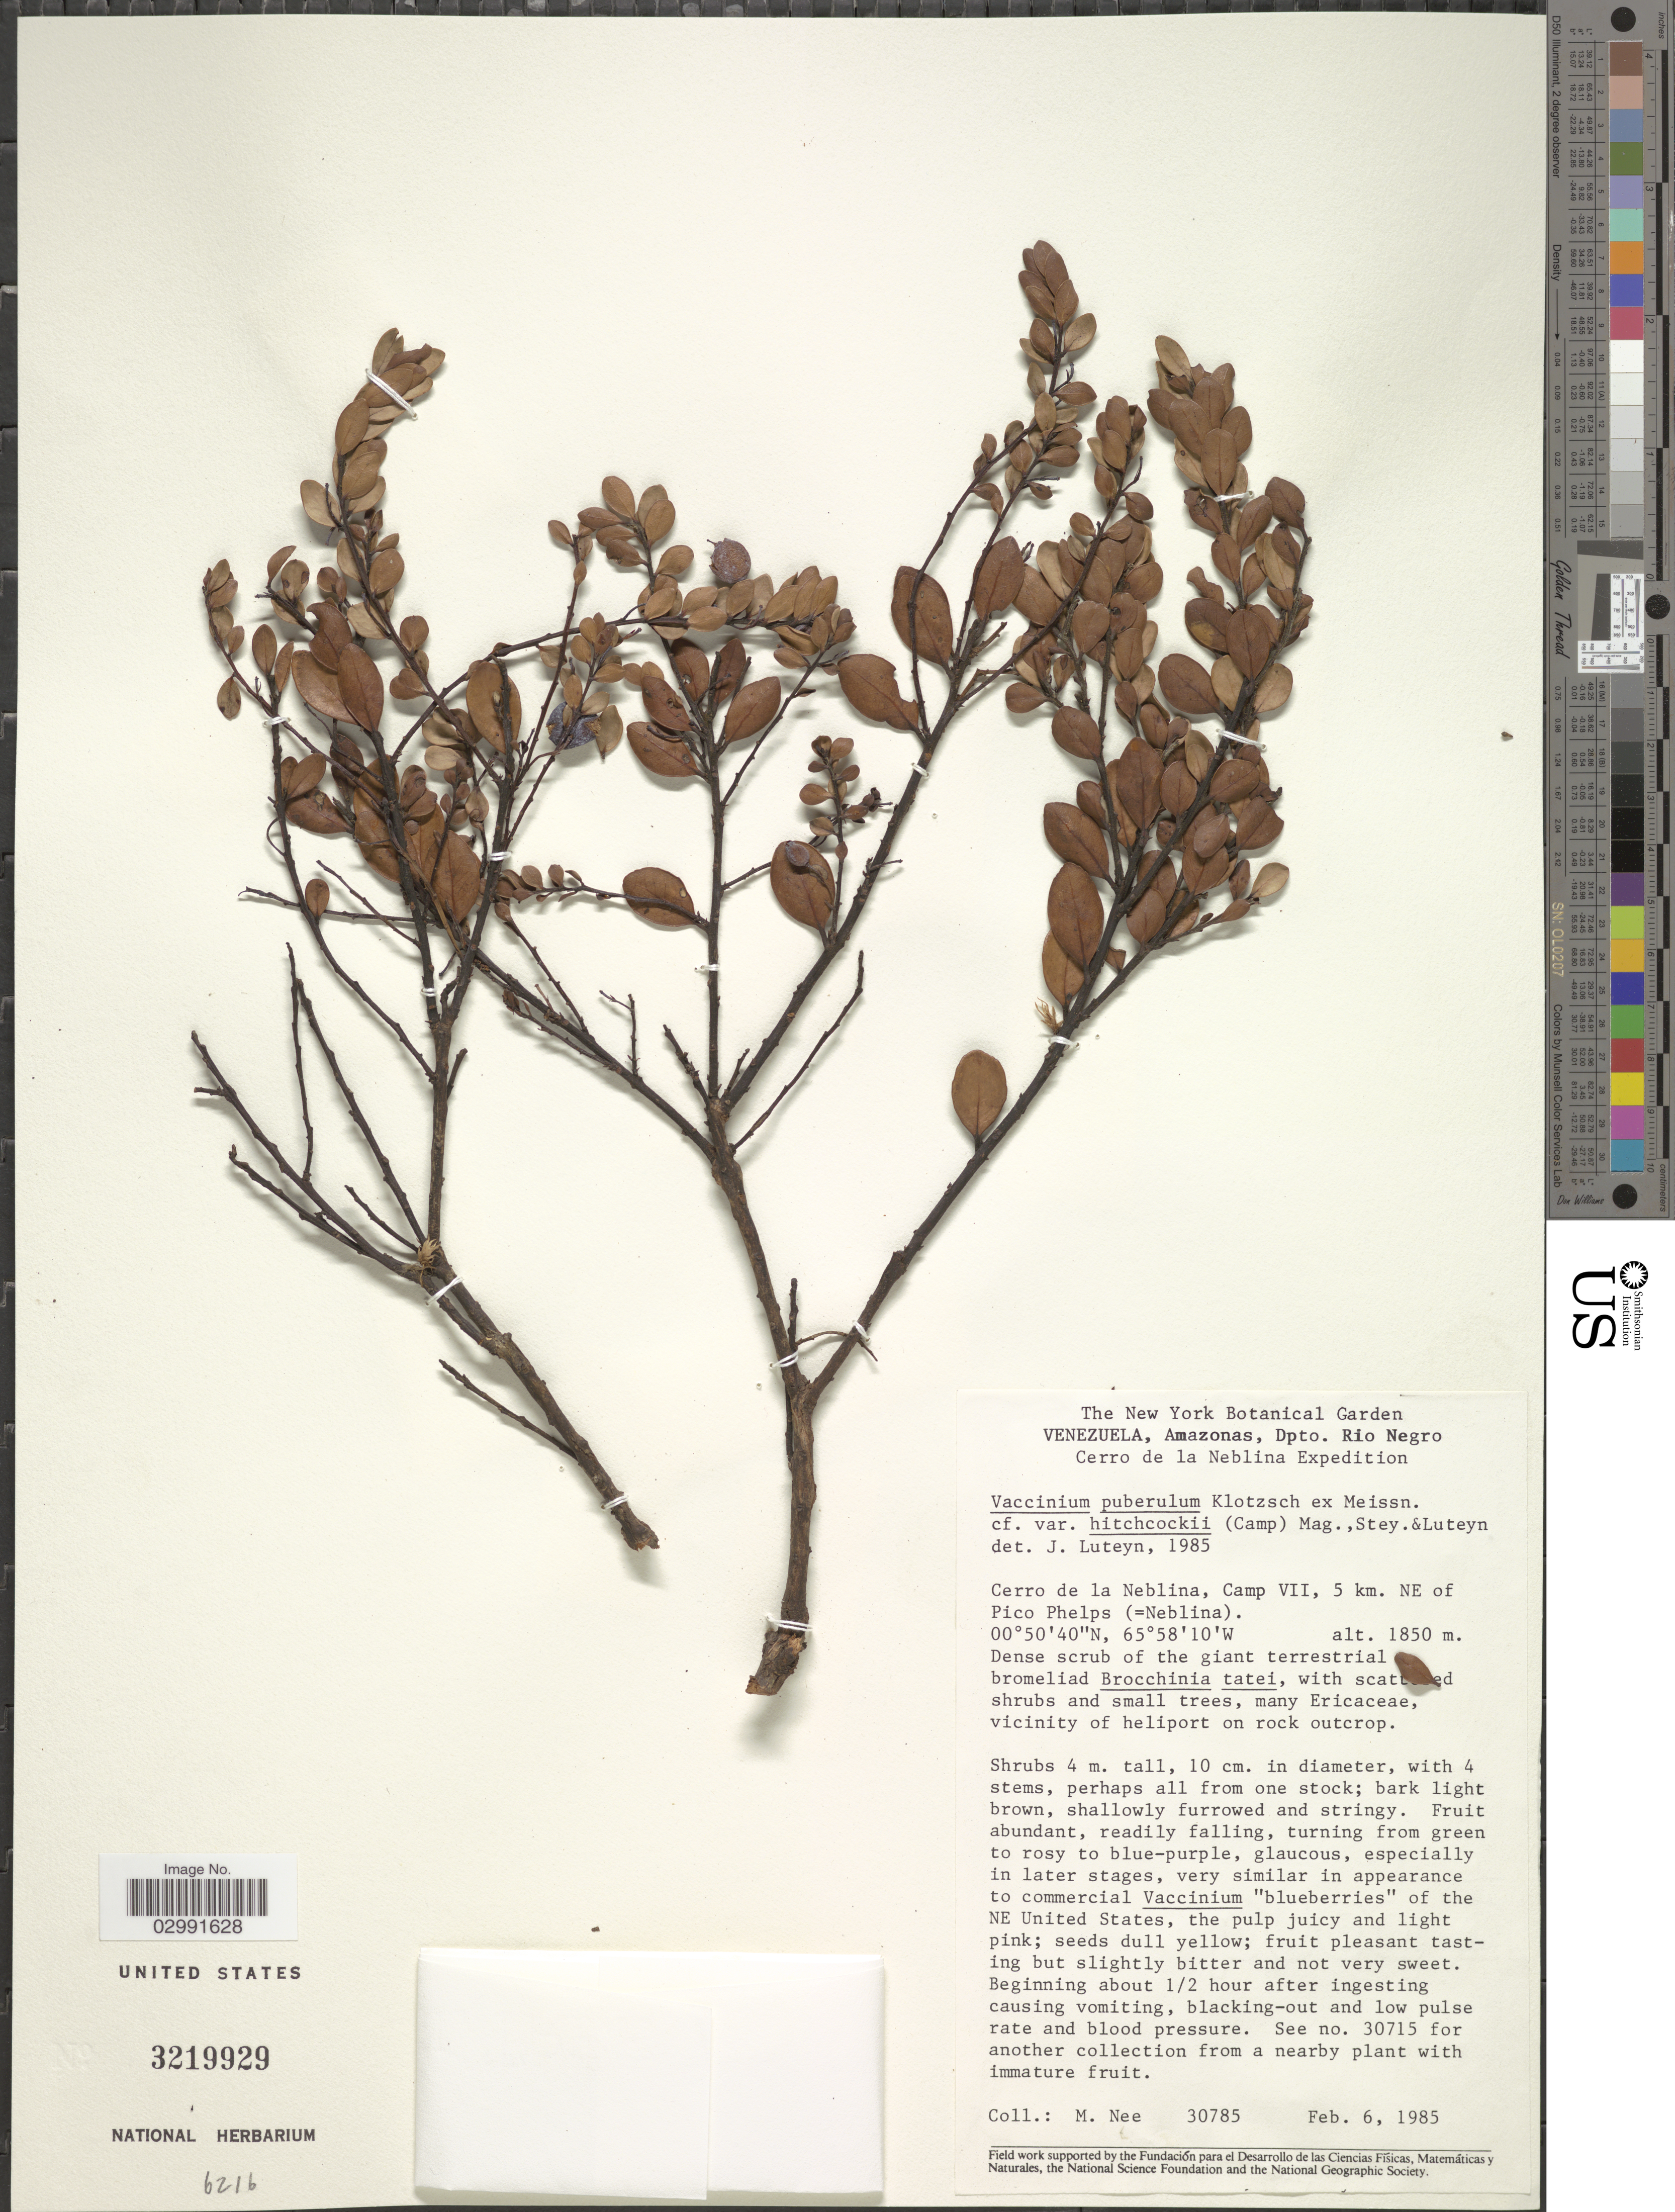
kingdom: Plantae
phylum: Tracheophyta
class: Magnoliopsida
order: Ericales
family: Ericaceae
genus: Vaccinium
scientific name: Vaccinium puberulum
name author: Klotzsch ex Meisn.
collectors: M. Nee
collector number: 30785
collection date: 1985-02-06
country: Venezuela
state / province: Amazonas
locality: Dpto. Río Negro. Cerro de la Neblina, Camp VII, 5 km. NE of Pico Phelps (=Neblina)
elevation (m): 1850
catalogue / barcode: US 3219929